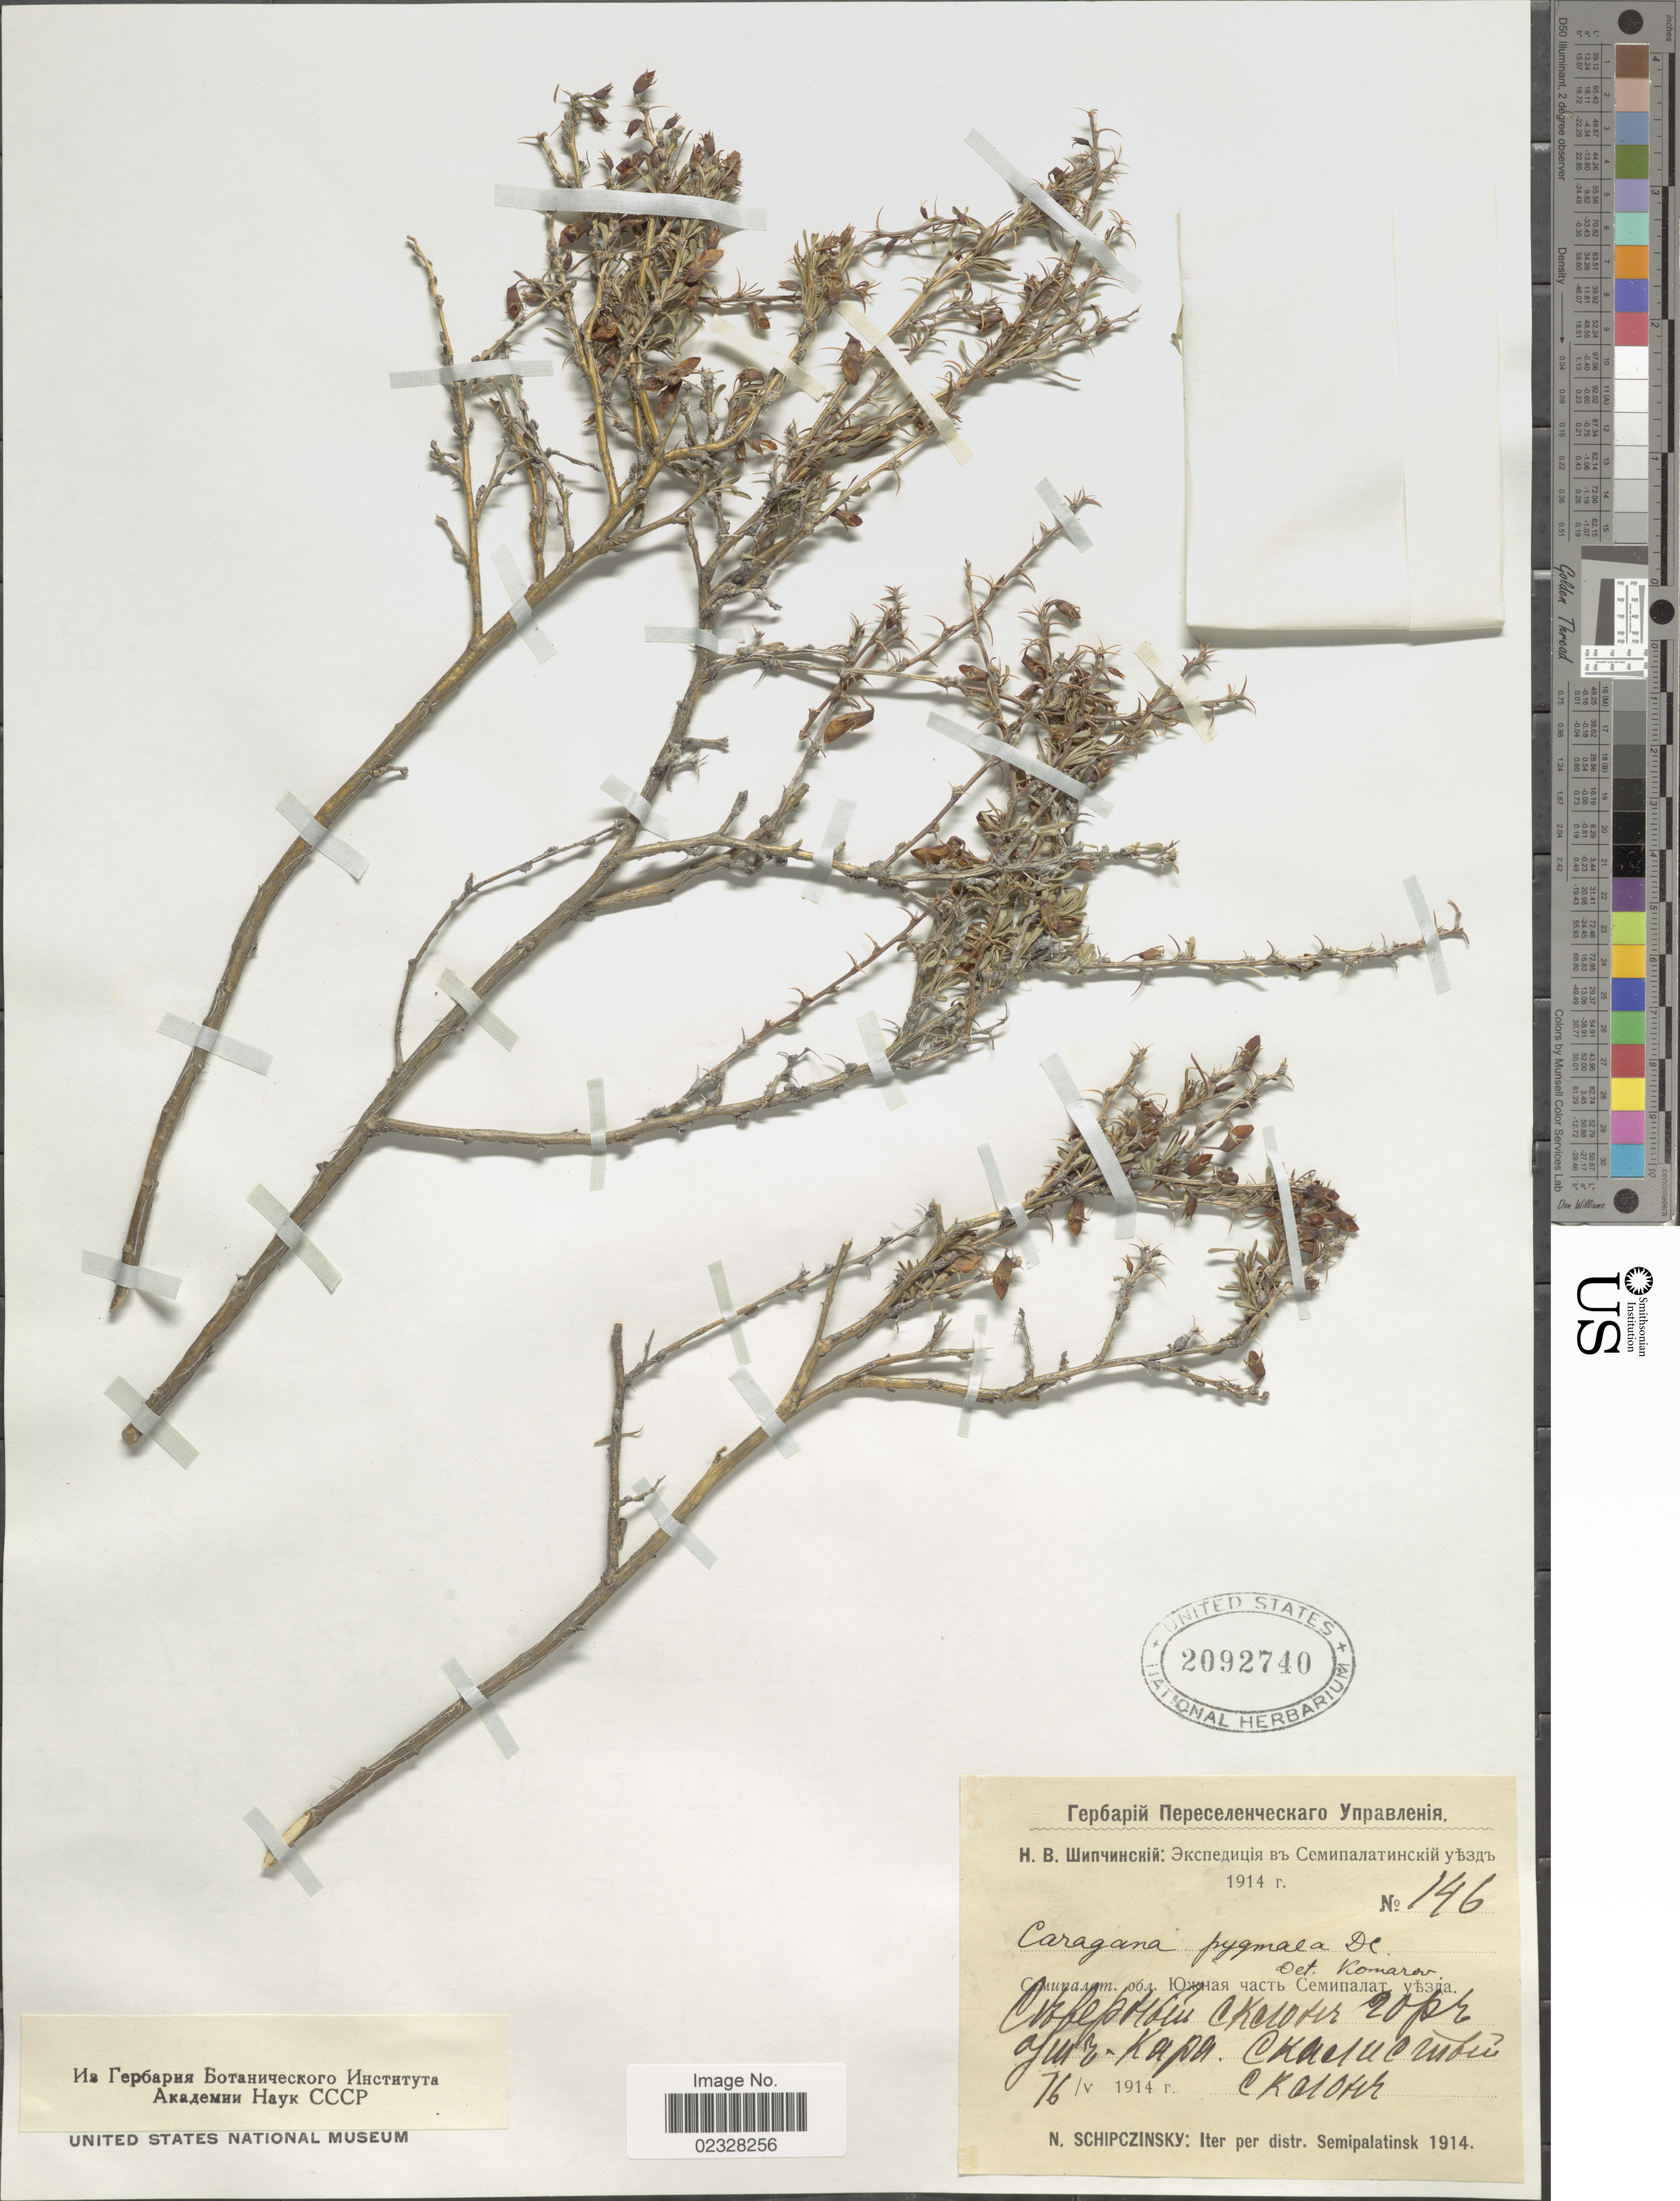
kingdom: Plantae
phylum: Tracheophyta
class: Magnoliopsida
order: Fabales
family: Fabaceae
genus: Caragana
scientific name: Caragana pygmaea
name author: (L.) DC.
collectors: N. Schipczinsky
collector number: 146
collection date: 1914-05-16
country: Kazakhstan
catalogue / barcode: US 2092740